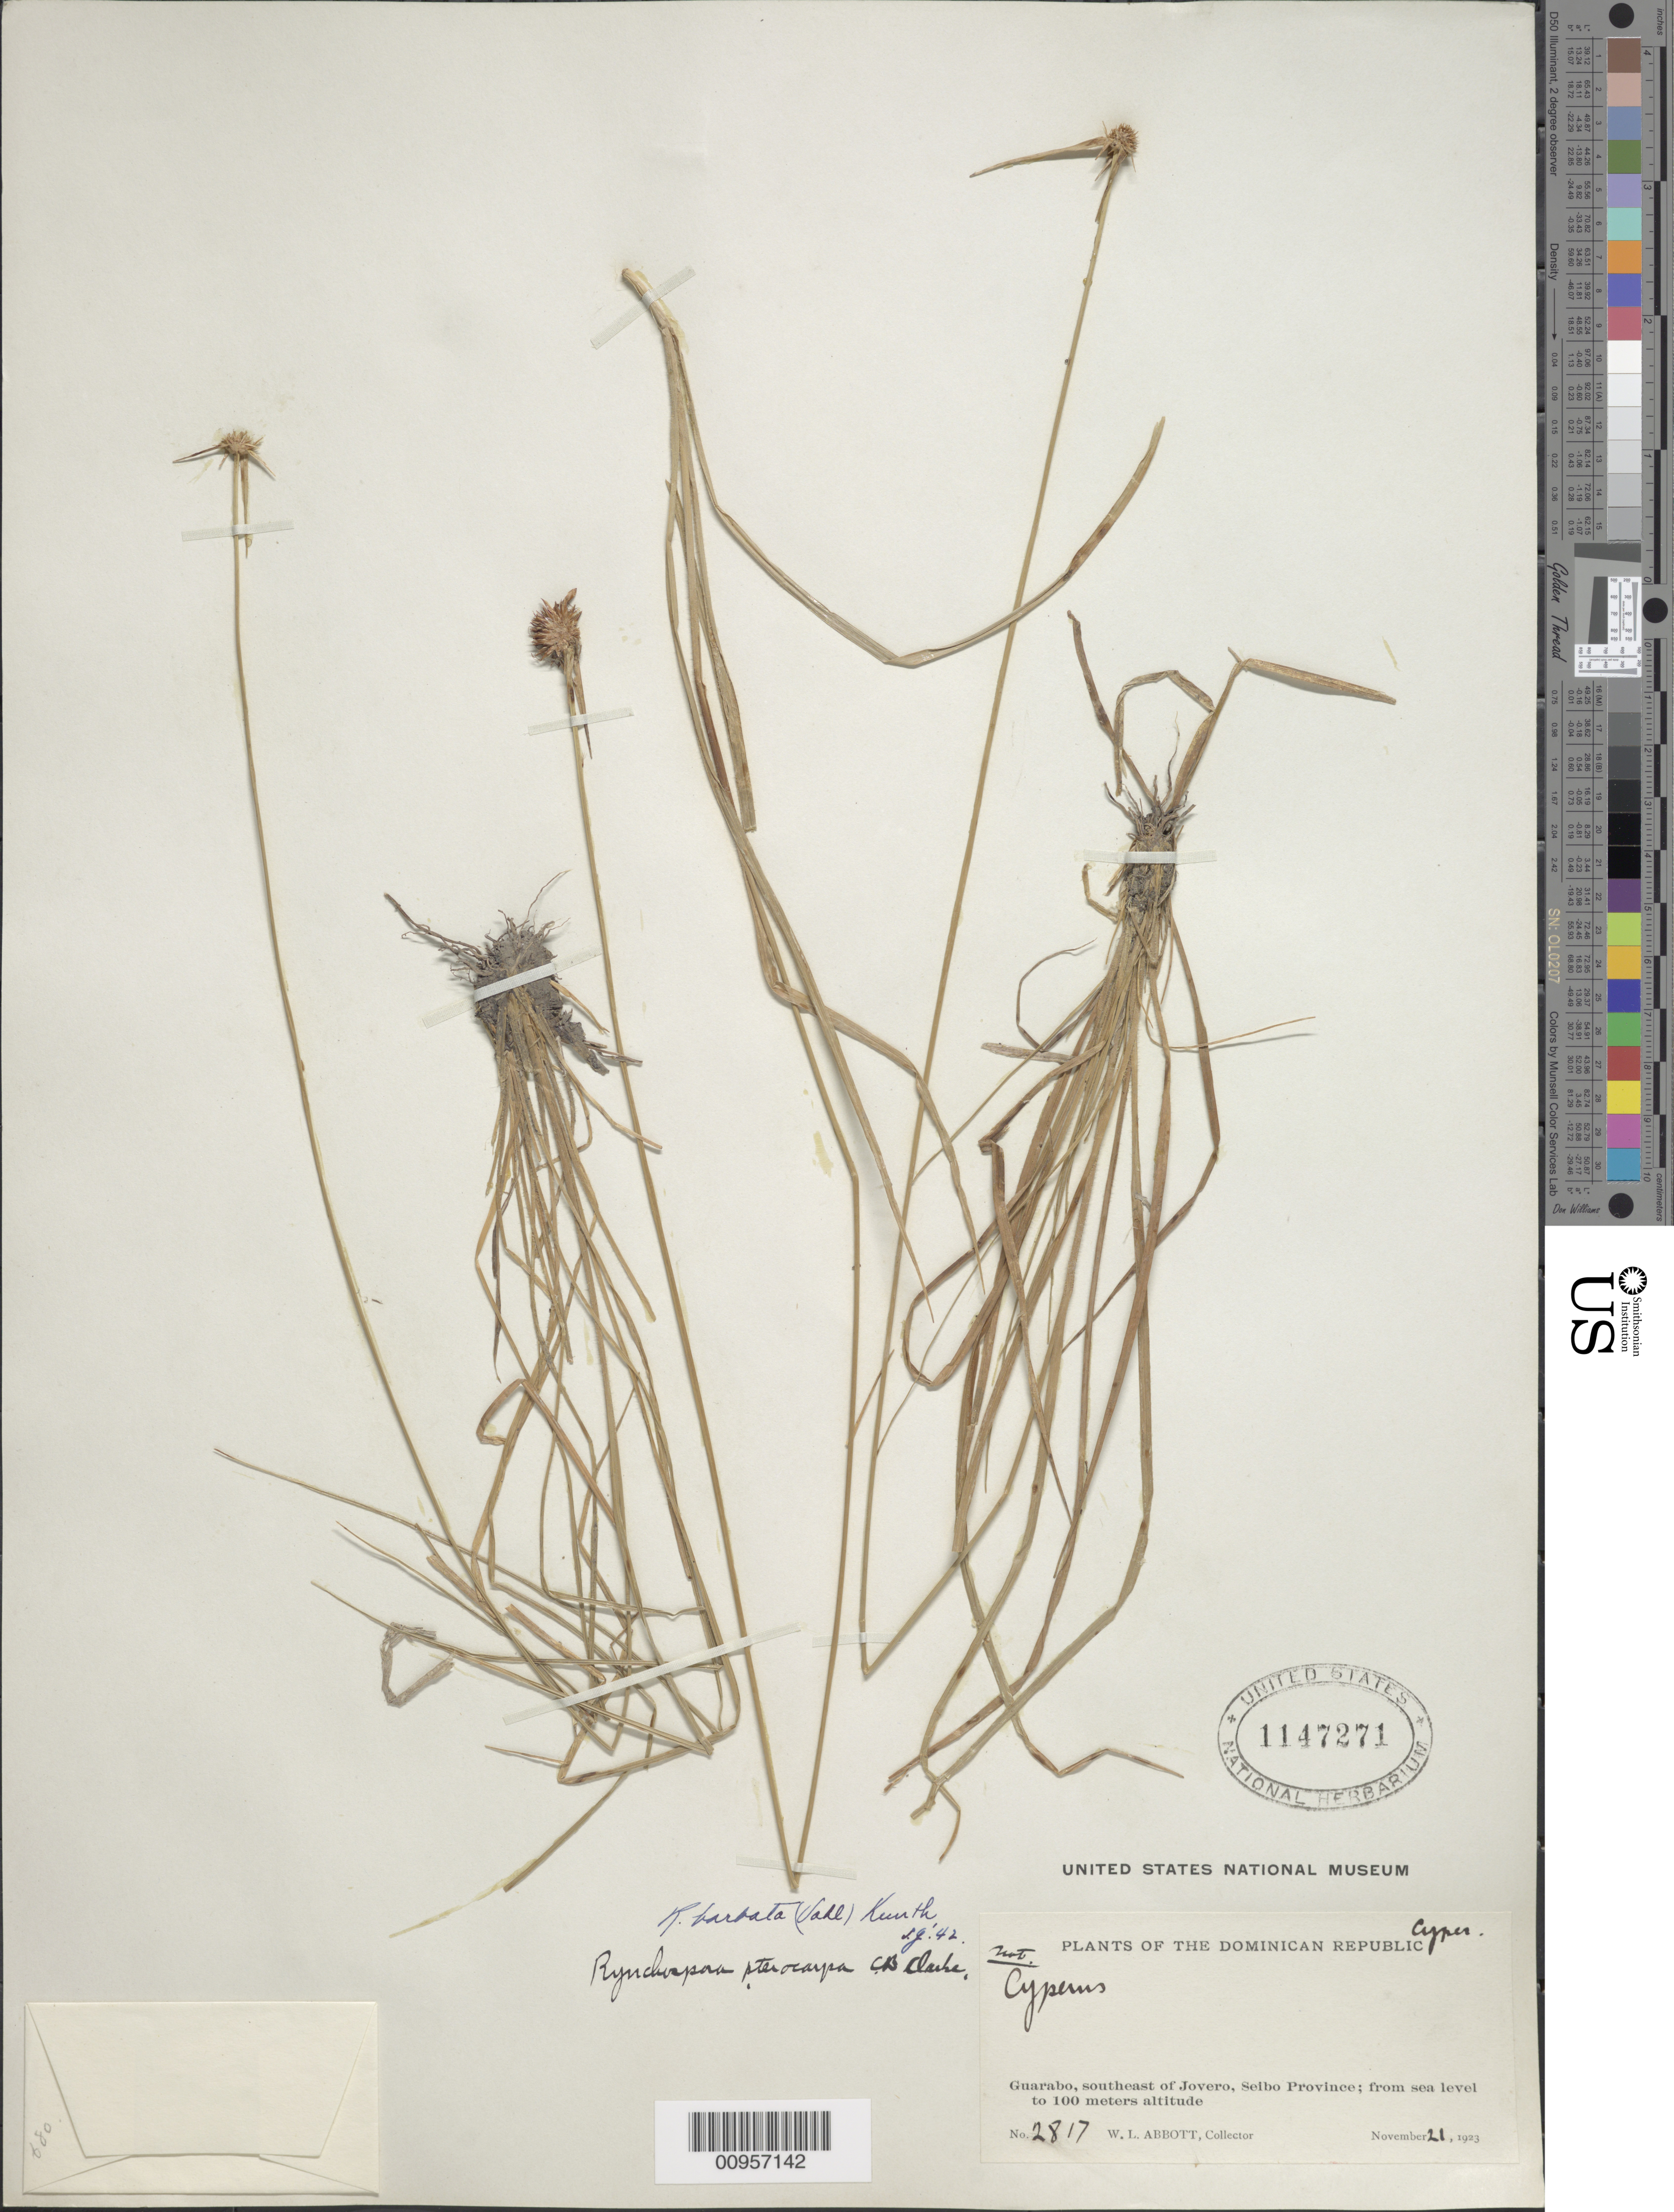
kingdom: Plantae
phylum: Tracheophyta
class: Liliopsida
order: Poales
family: Cyperaceae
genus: Rhynchospora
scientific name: Rhynchospora barbata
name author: (Vahl) Kunth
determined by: Alves, K.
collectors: W. L. Abbott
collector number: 2817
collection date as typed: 21 Nov 1923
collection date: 1923-11-21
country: Dominican Republic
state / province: El Seibo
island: Hispaniola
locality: Guarabo, SE of Jovero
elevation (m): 0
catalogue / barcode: US 1147271